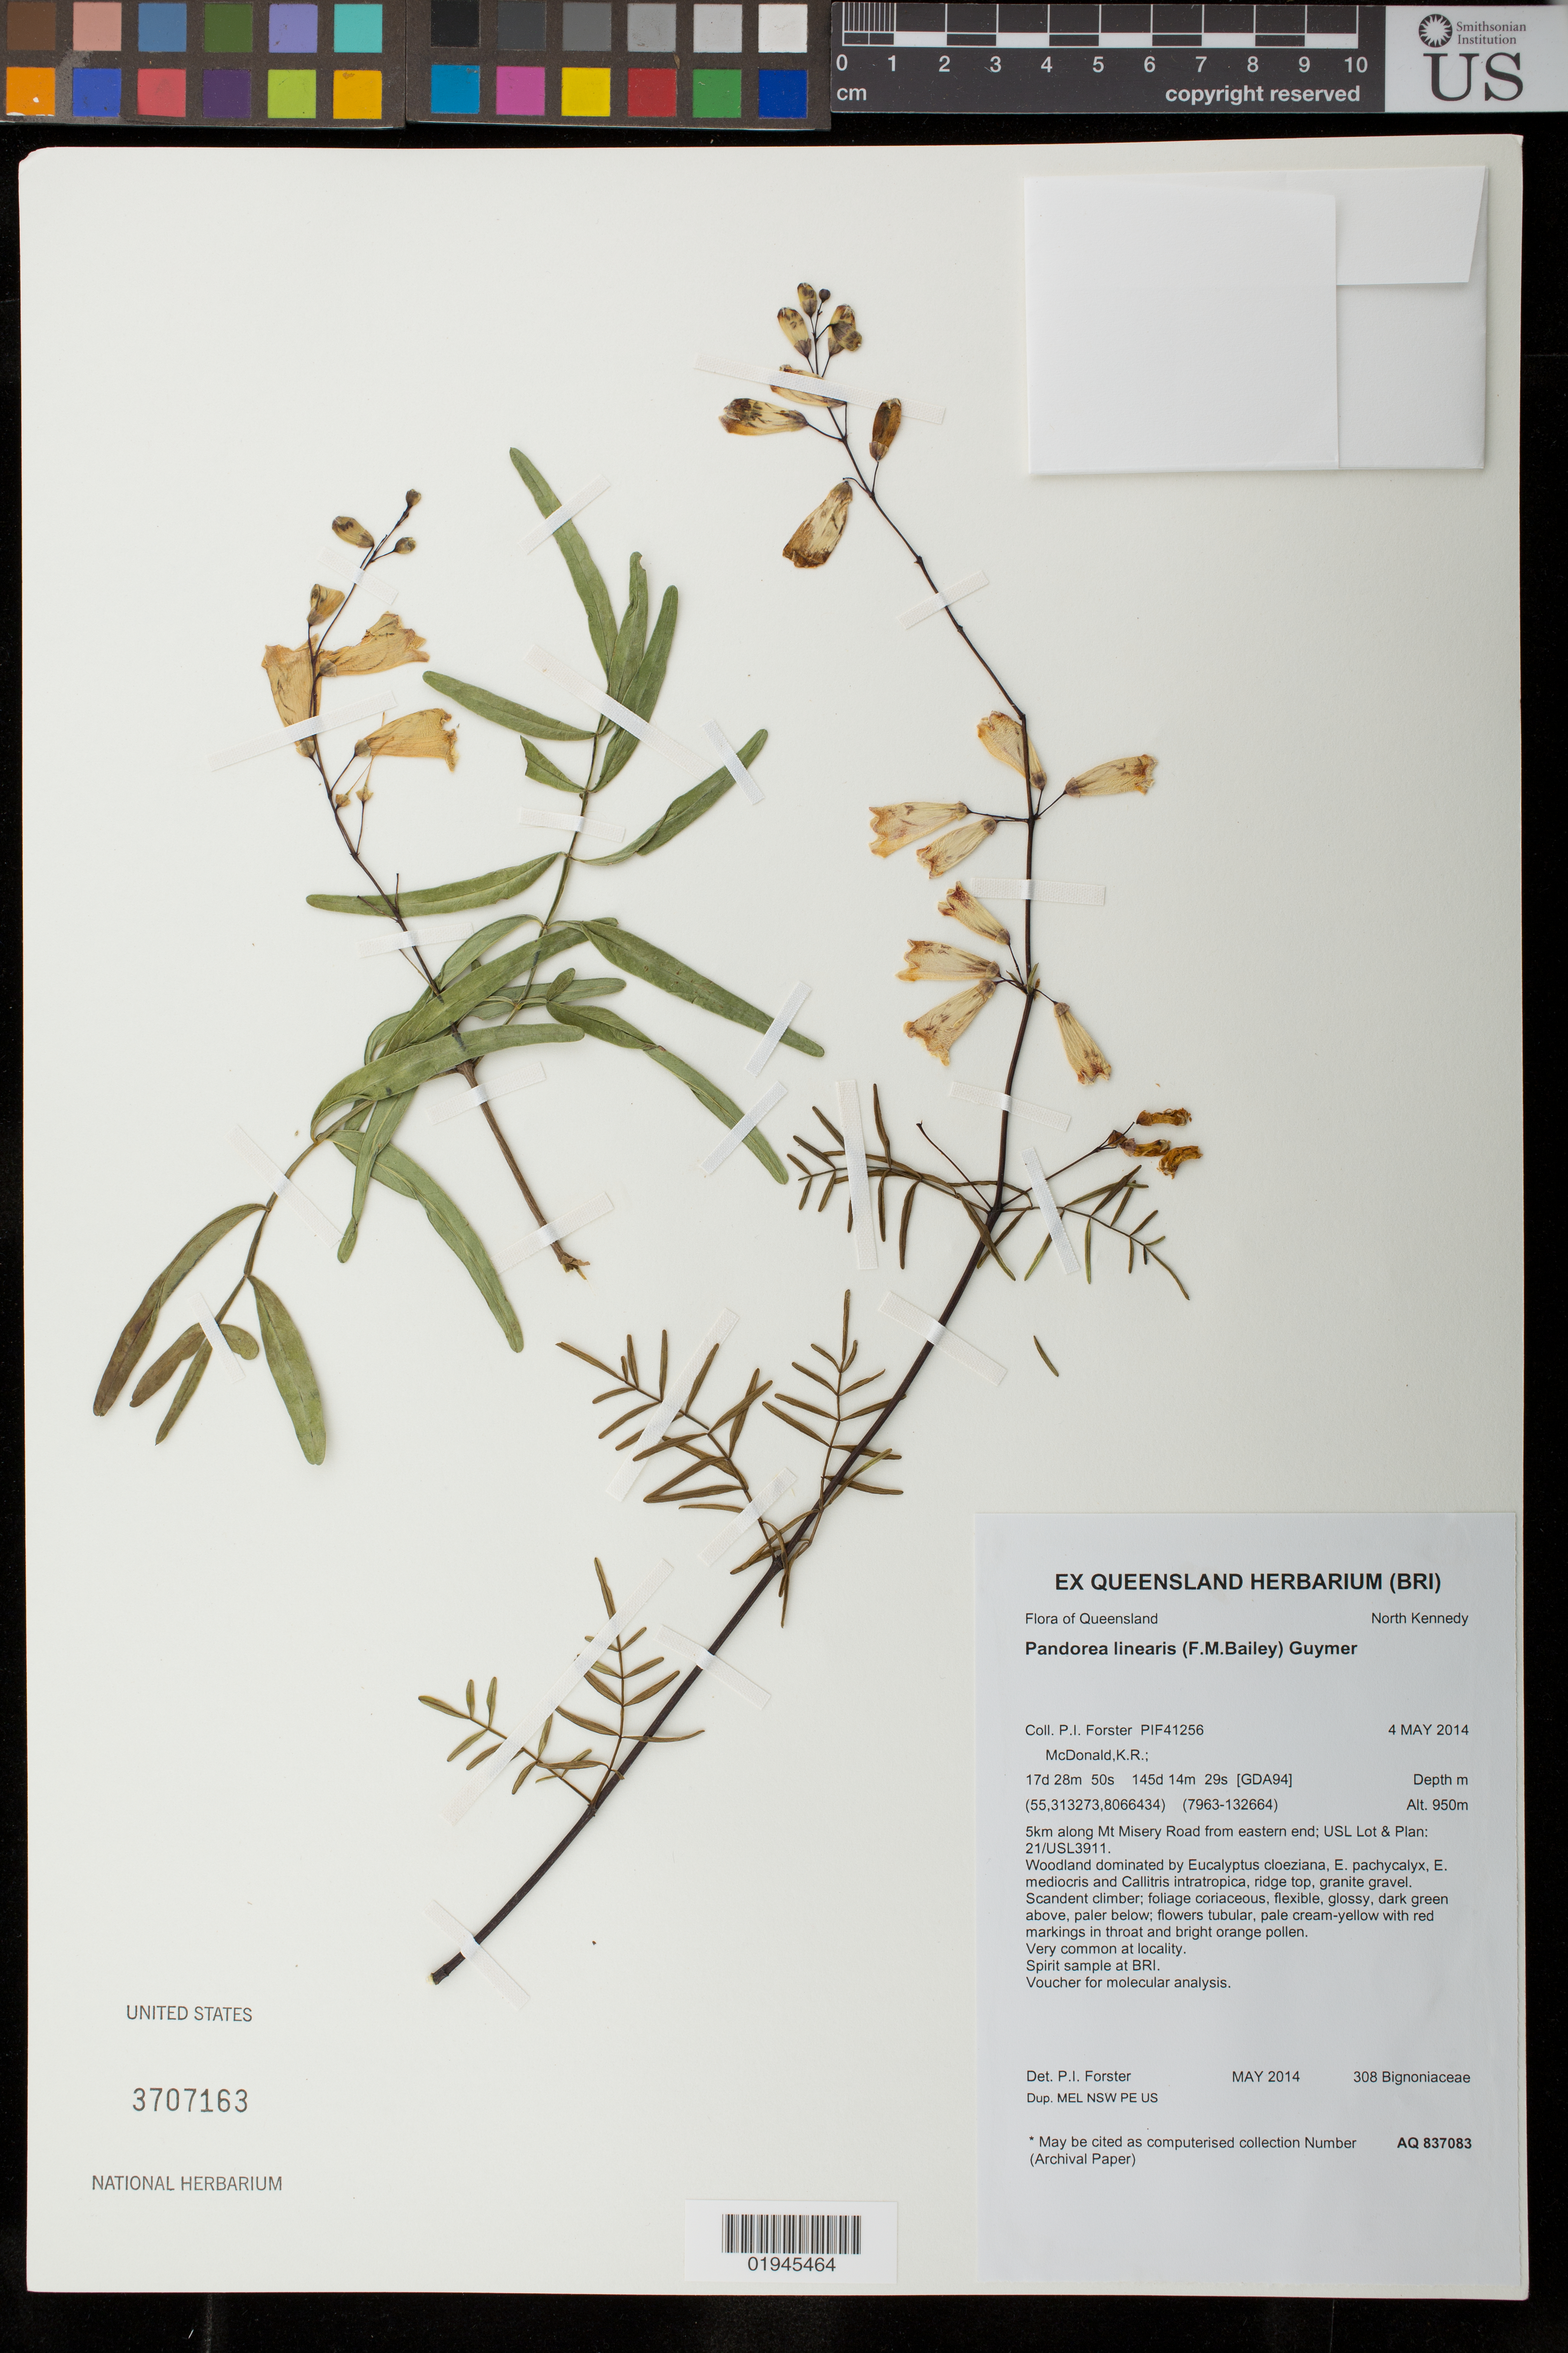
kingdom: Plantae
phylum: Tracheophyta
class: Magnoliopsida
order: Lamiales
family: Bignoniaceae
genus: Pandorea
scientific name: Pandorea linearis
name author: (F.M. Bailey) Guymer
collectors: P. I. Forster & K. McDonald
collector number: PIF41256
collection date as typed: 4 May 2014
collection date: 2014-05-04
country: Australia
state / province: Queensland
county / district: North Kennedy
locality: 5km along Mt. Misery Road from eastern end. USL Lot & Plan : 21/USL3911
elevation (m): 950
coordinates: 13 11 01 S, 142 59 47 E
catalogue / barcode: US 3707163